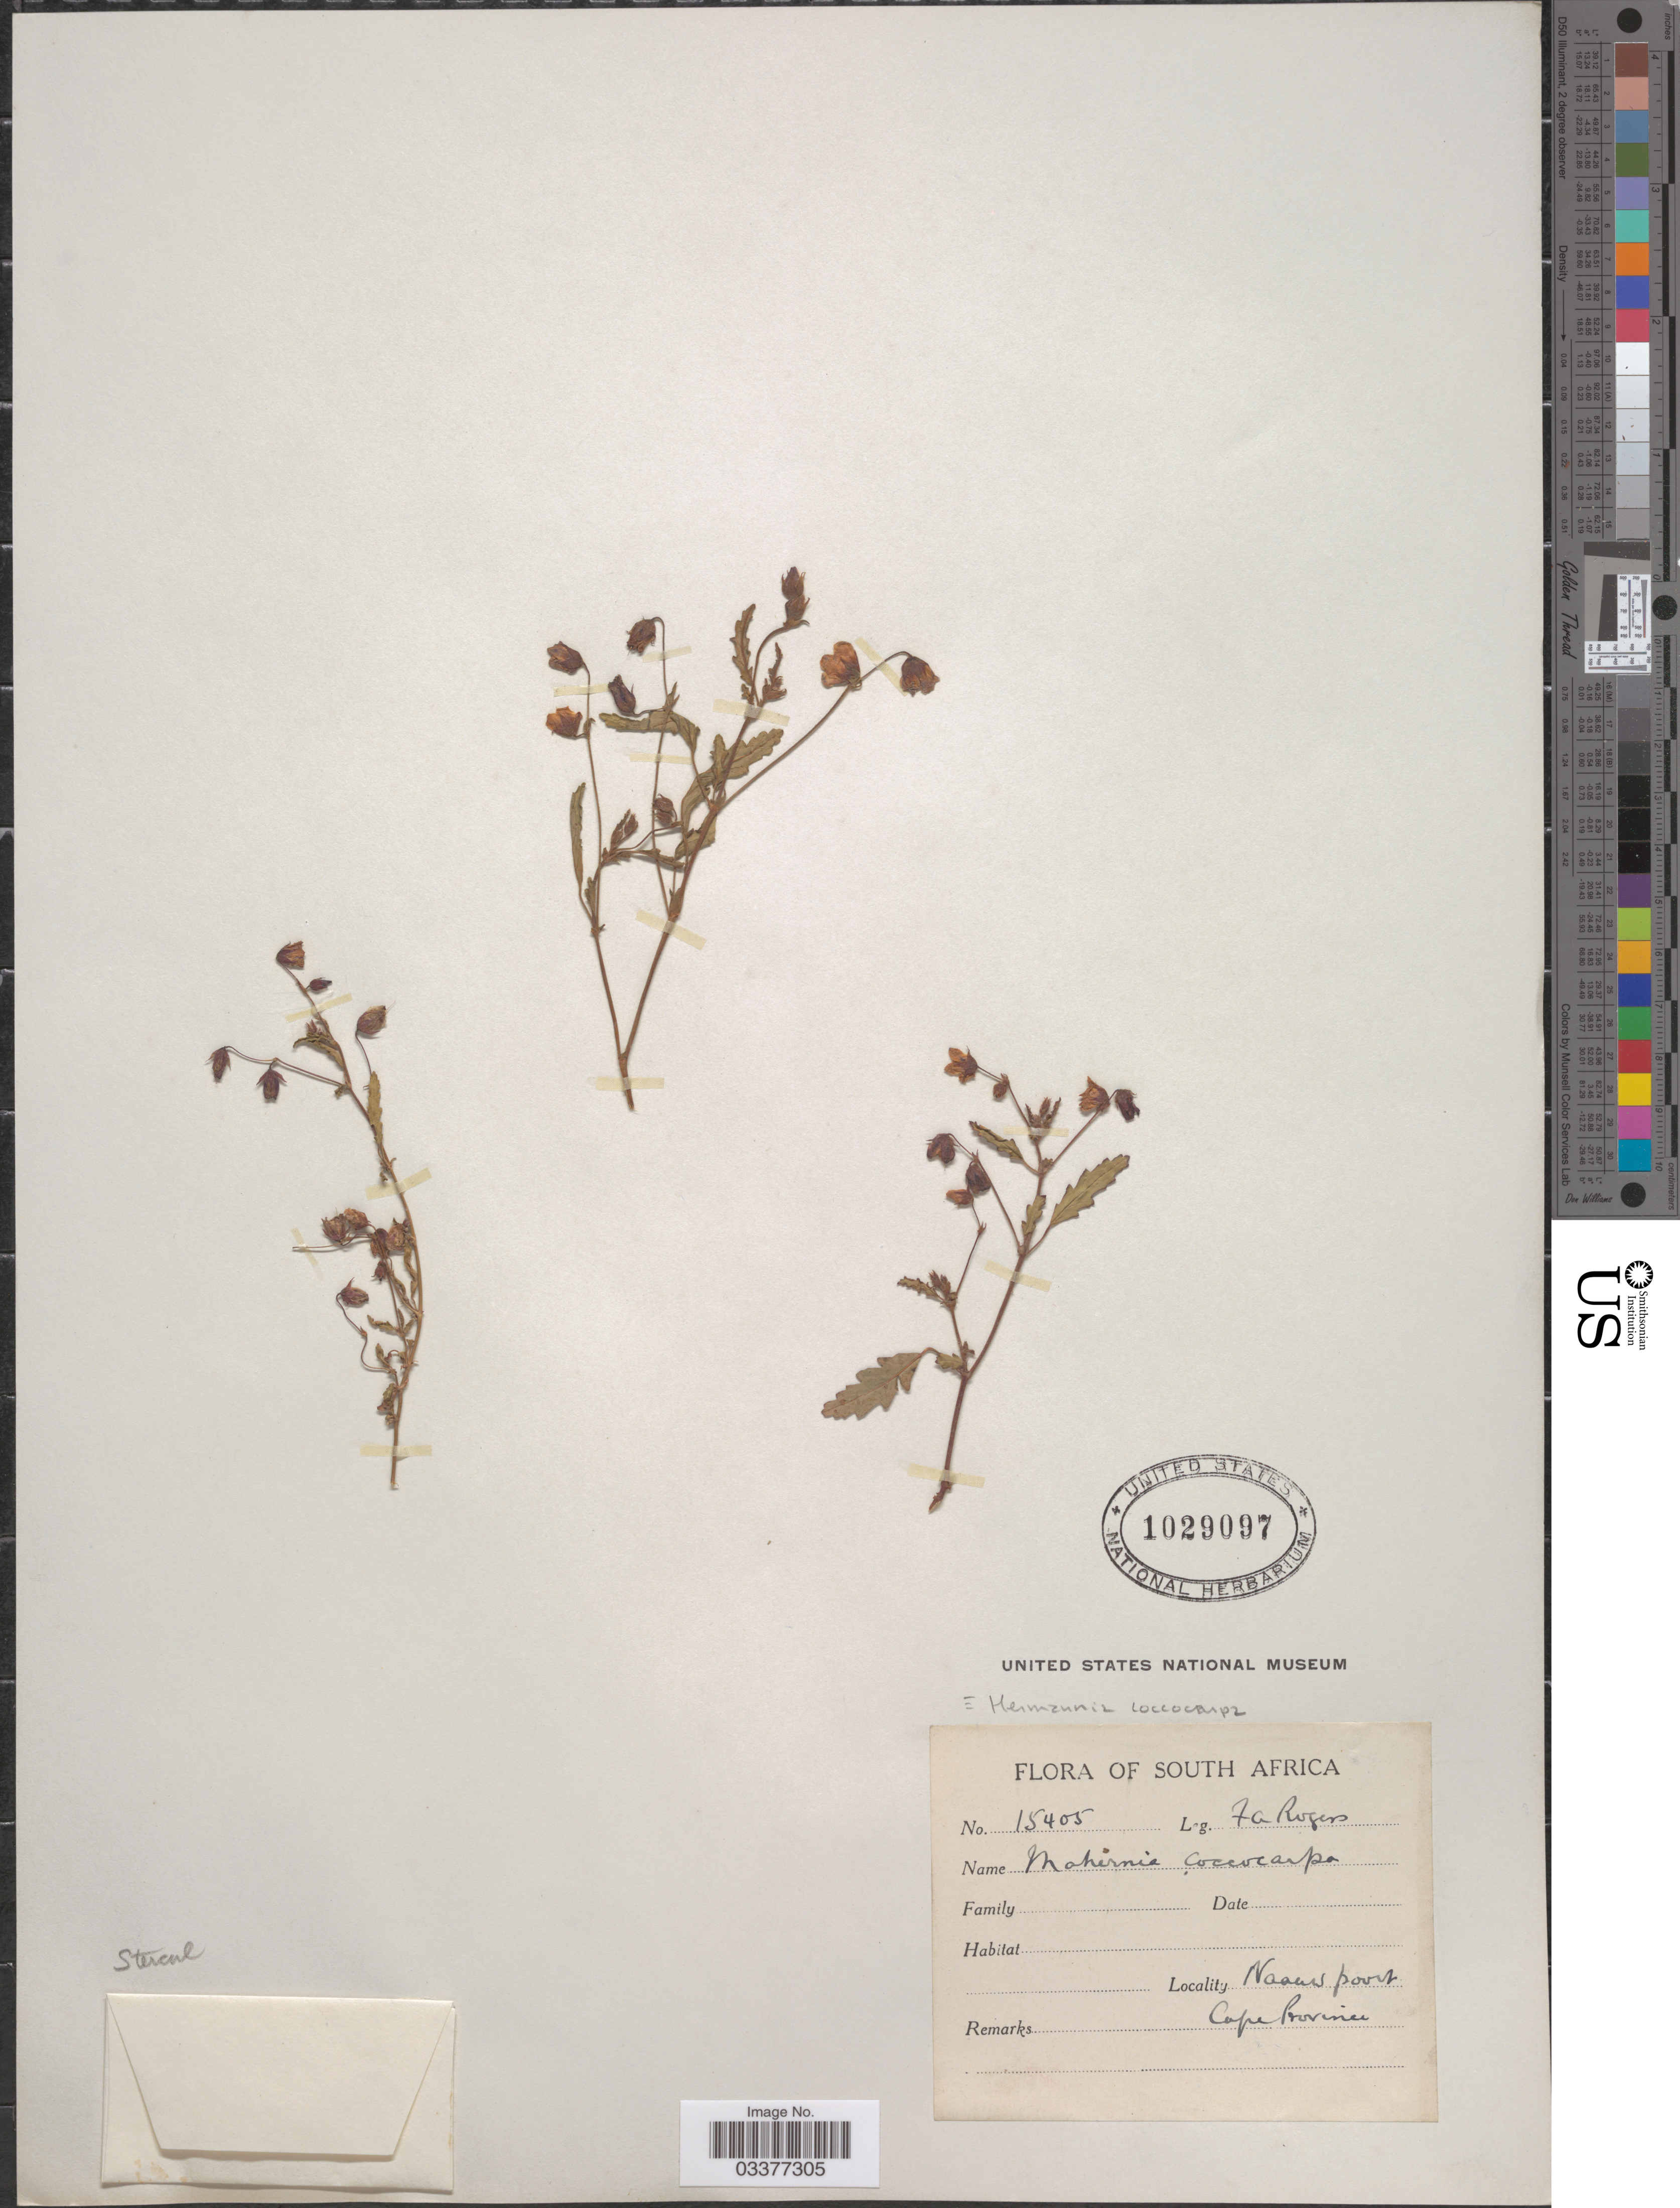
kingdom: Plantae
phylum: Tracheophyta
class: Magnoliopsida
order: Malvales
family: Malvaceae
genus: Hermannia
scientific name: Hermannia coccocarpa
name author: (Eckl. & Zeyh.) Kuntze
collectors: F. A. Rogers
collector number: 15405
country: South Africa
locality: Naauwpoort, Cape Province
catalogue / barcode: US 1029097